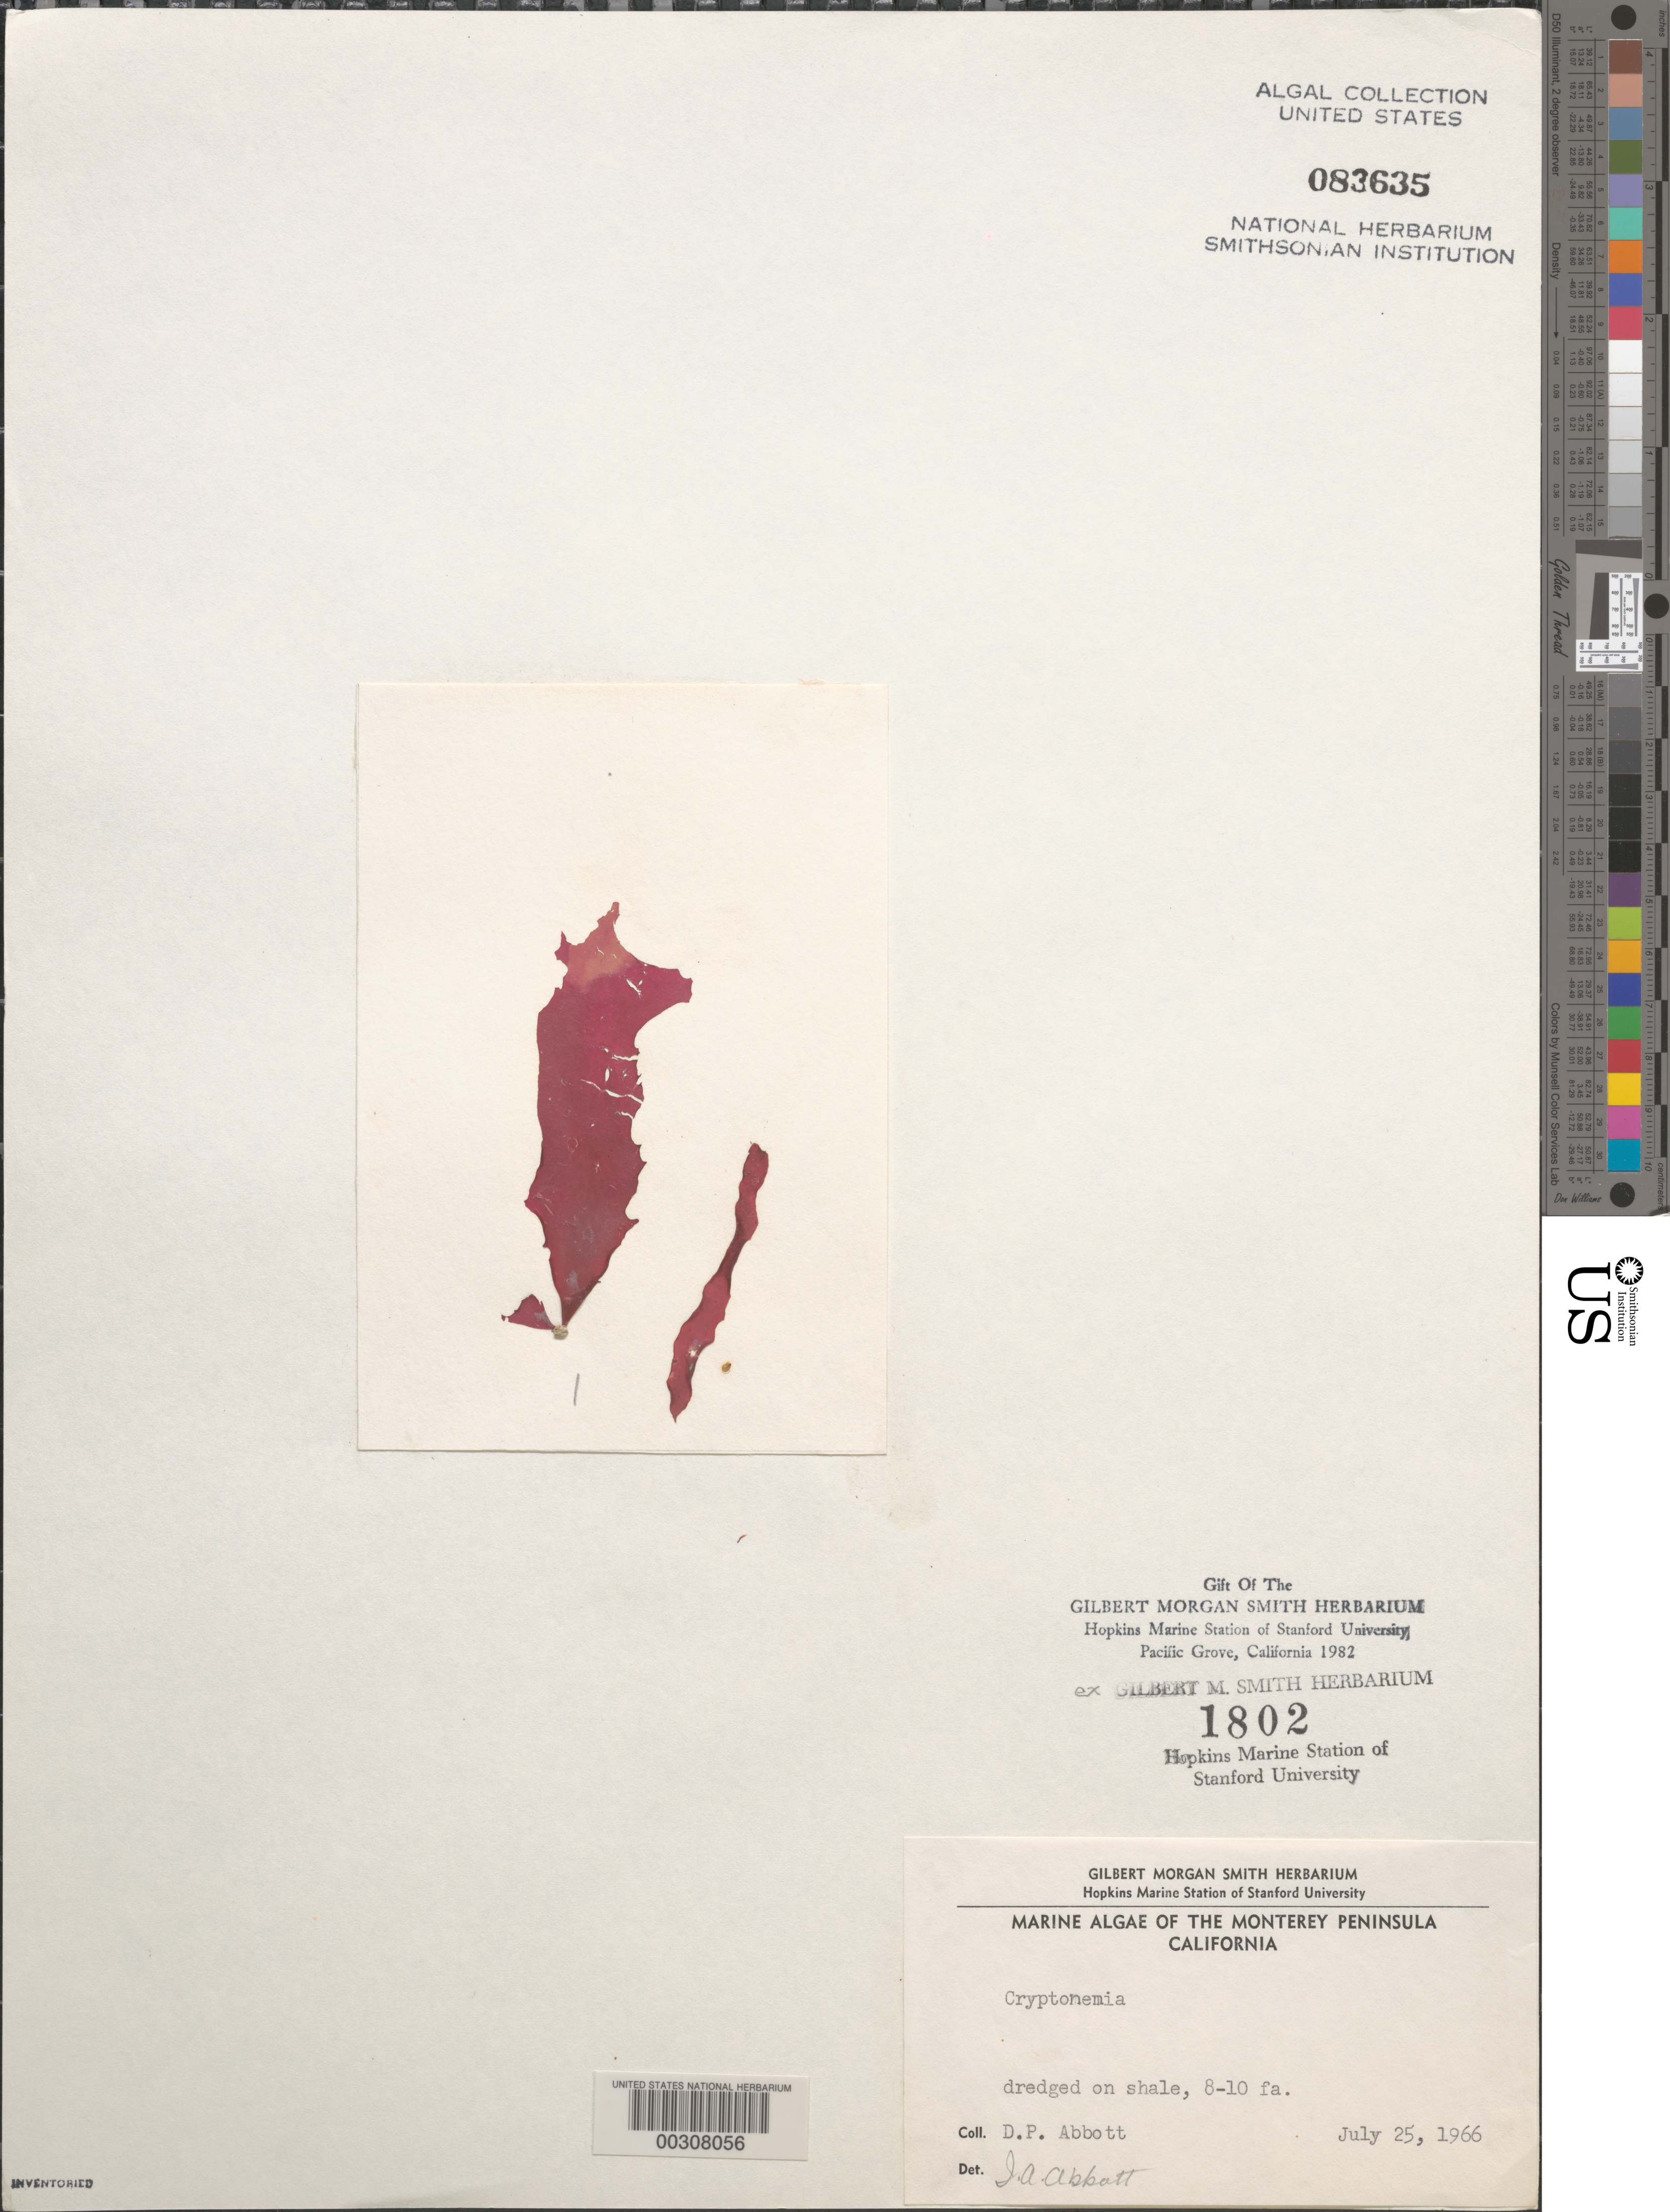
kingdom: Plantae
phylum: Rhodophyta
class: Florideophyceae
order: Halymeniales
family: Halymeniaceae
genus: Cryptonemia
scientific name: Cryptonemia sp.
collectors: D. P. Abbott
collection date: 1966-07-25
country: United States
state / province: California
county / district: Monterey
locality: The Monterey Peninsula.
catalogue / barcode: US 83635